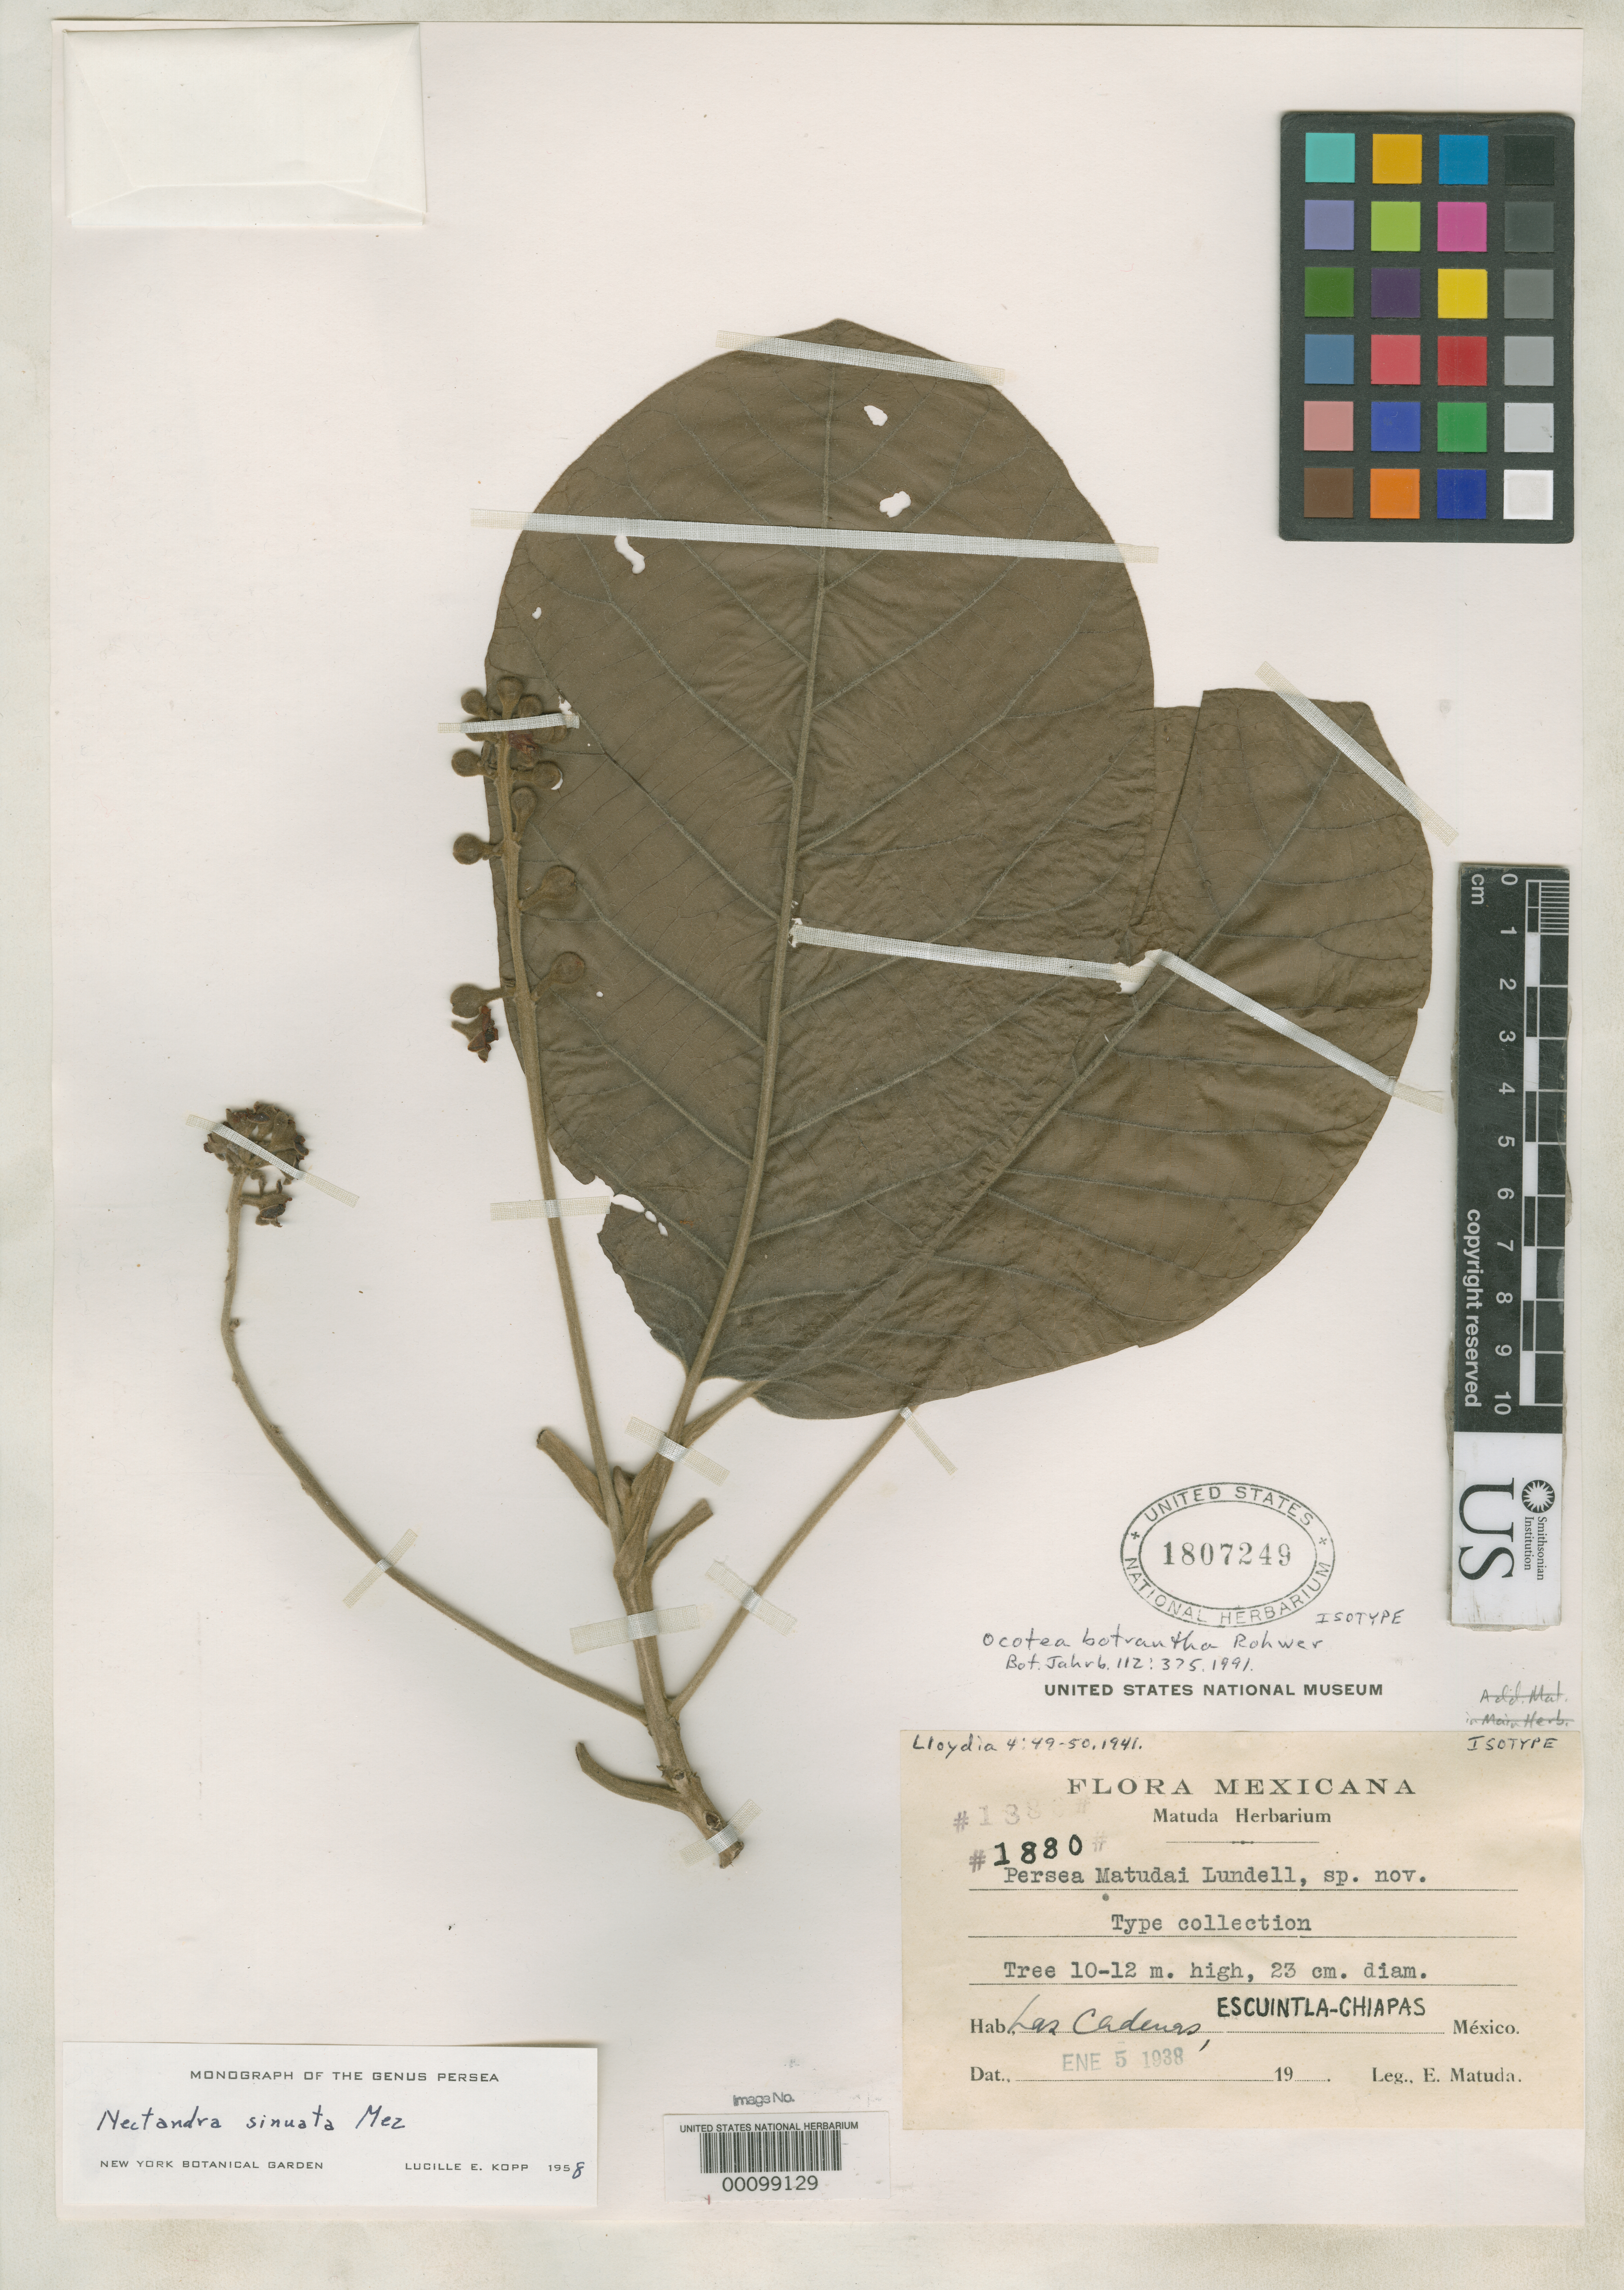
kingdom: Plantae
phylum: Tracheophyta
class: Magnoliopsida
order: Laurales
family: Lauraceae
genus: Persea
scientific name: Persea matudae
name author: Lundell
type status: Isotype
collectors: E. Matuda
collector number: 1880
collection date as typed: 05 Jan 1938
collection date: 1938-01-05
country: Mexico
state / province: Chiapas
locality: Las Cadenas, Escuintla.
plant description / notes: A type of both Persea matudae Lundell (non Ocotea matudae Lundell 1942) and Ocotea botrantha Rohwer, nom. nov.; Specific epithet published as "matudai".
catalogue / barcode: US 1807249